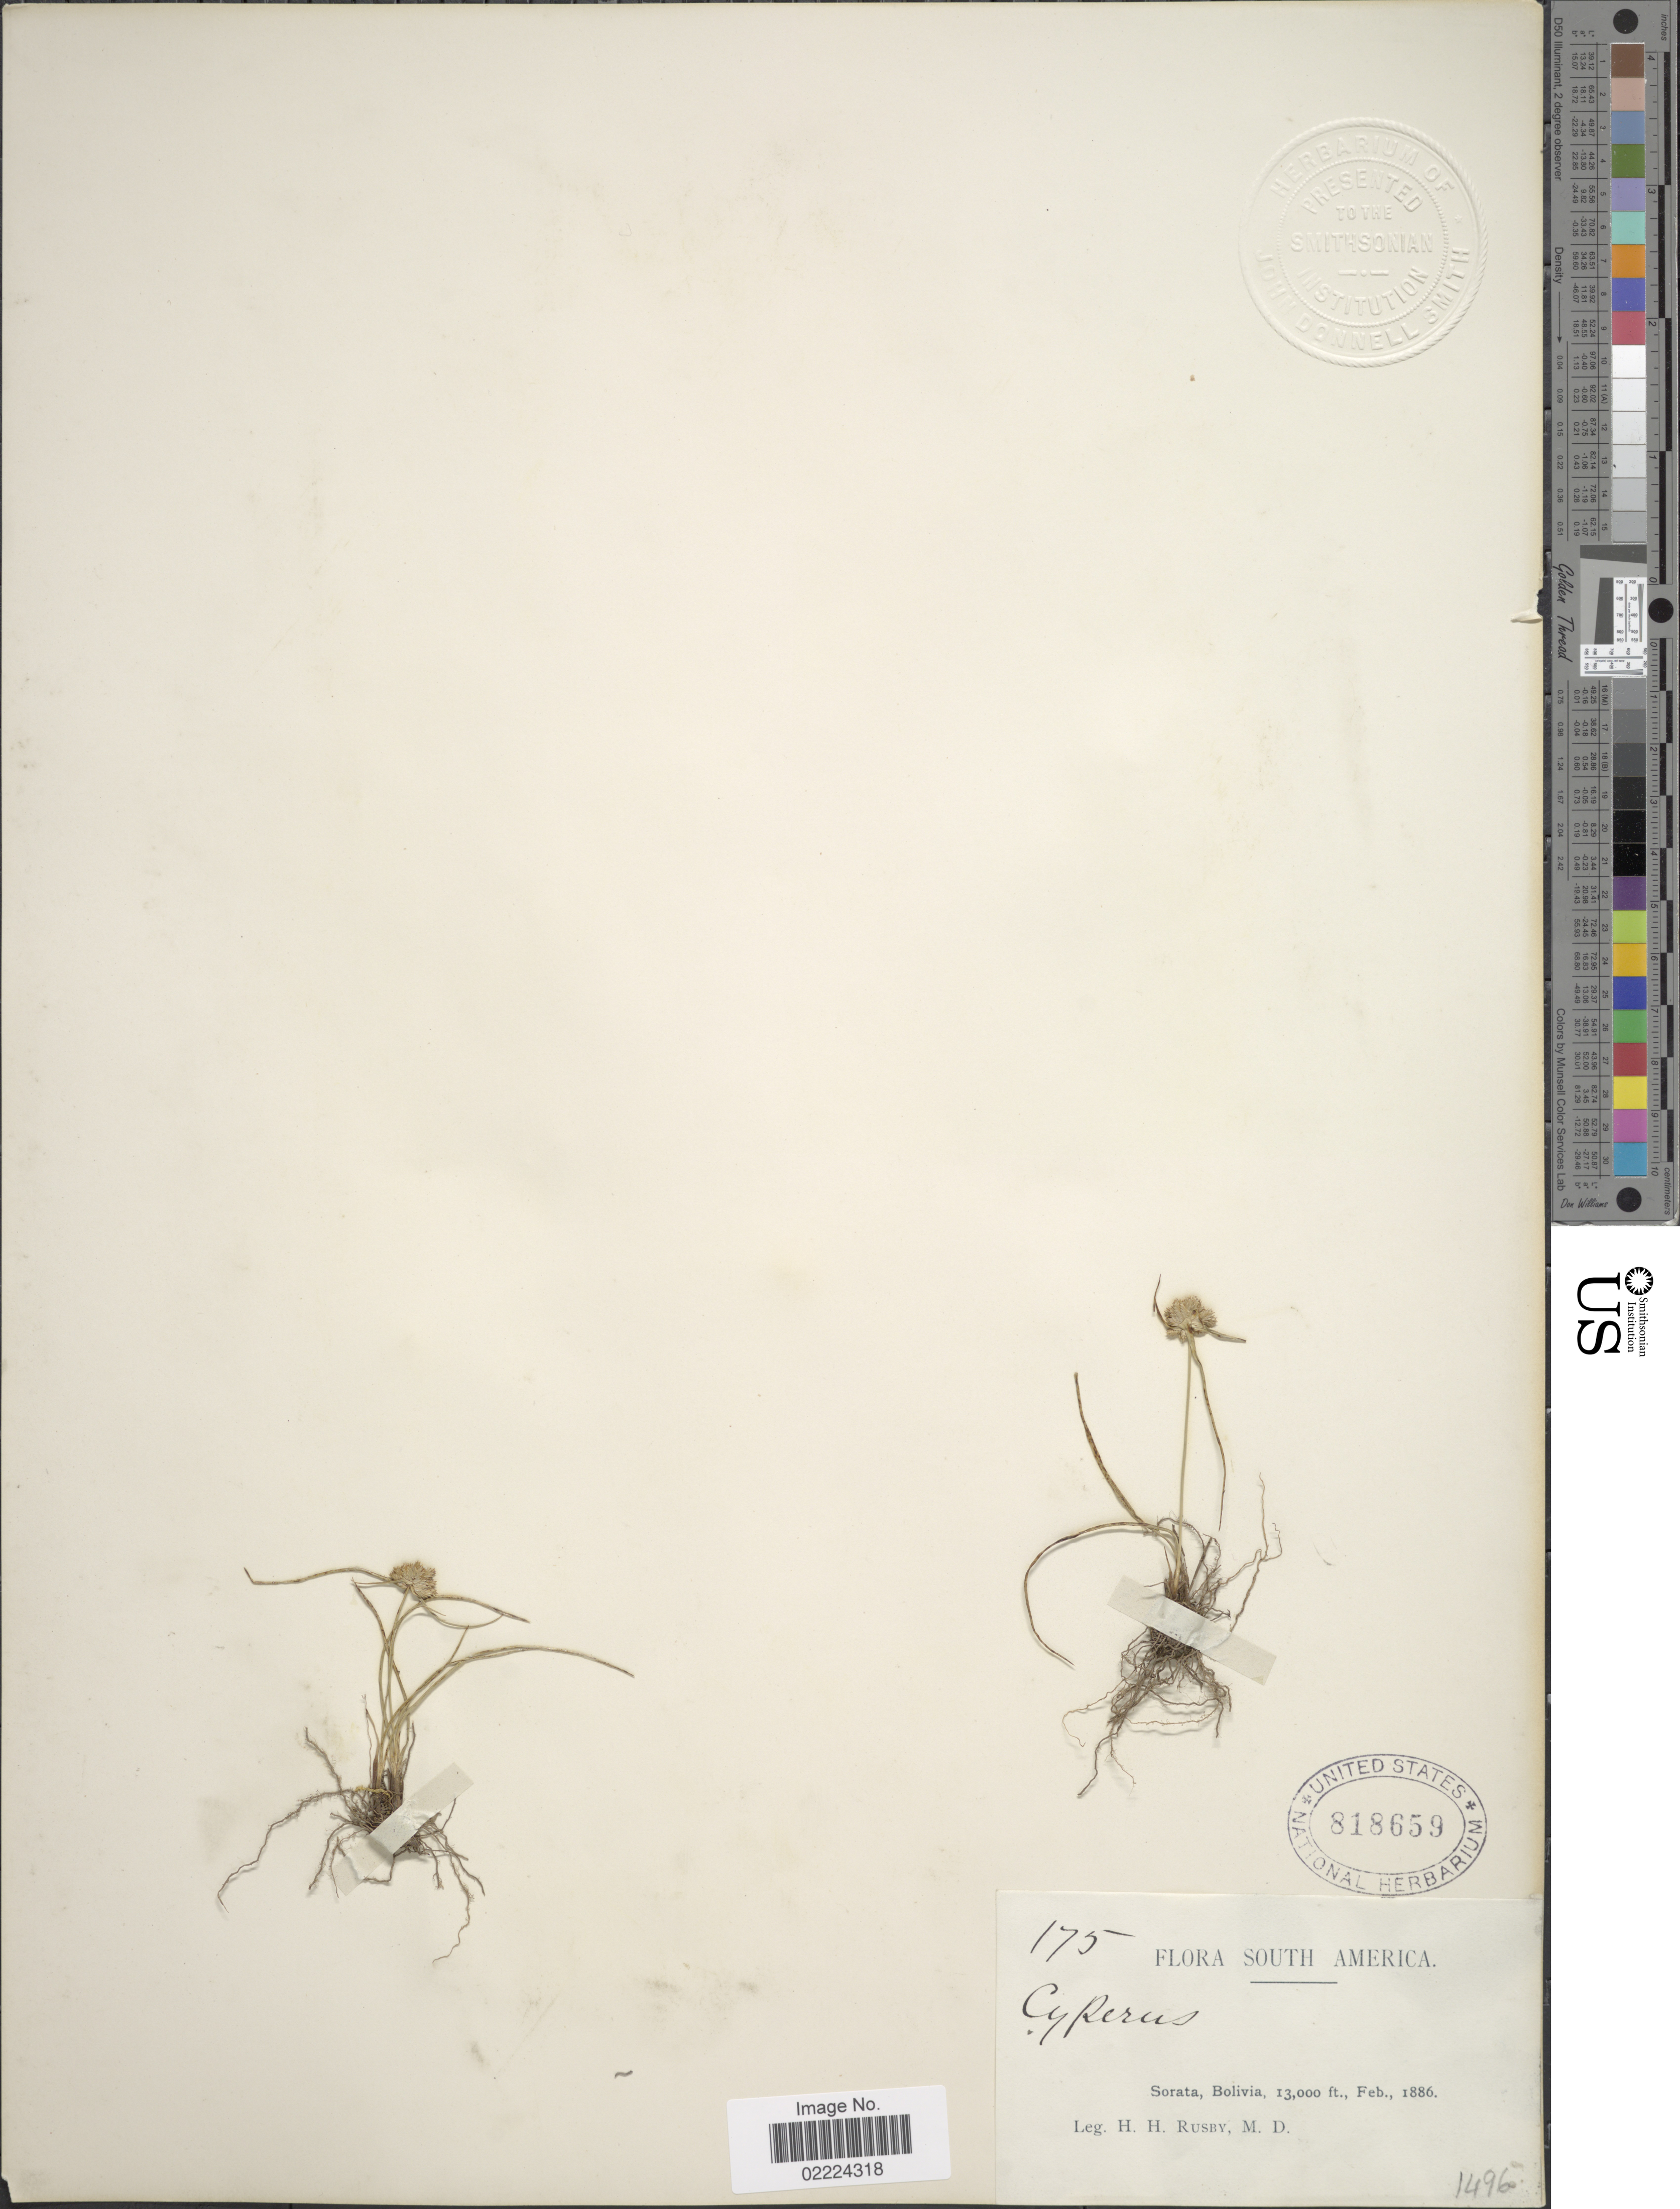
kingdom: Plantae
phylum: Tracheophyta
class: Liliopsida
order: Poales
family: Cyperaceae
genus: Cyperus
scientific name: Cyperus seslerioides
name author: Kunth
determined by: Strong, Mark T., (BOT), Smithsonian Institution - National Museum of Natural History (UNITED STATES)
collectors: H. H. Rusby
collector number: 175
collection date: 1886-02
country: Bolivia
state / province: La Páz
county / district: Larecaja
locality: Sorata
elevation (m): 3962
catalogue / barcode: US 818659